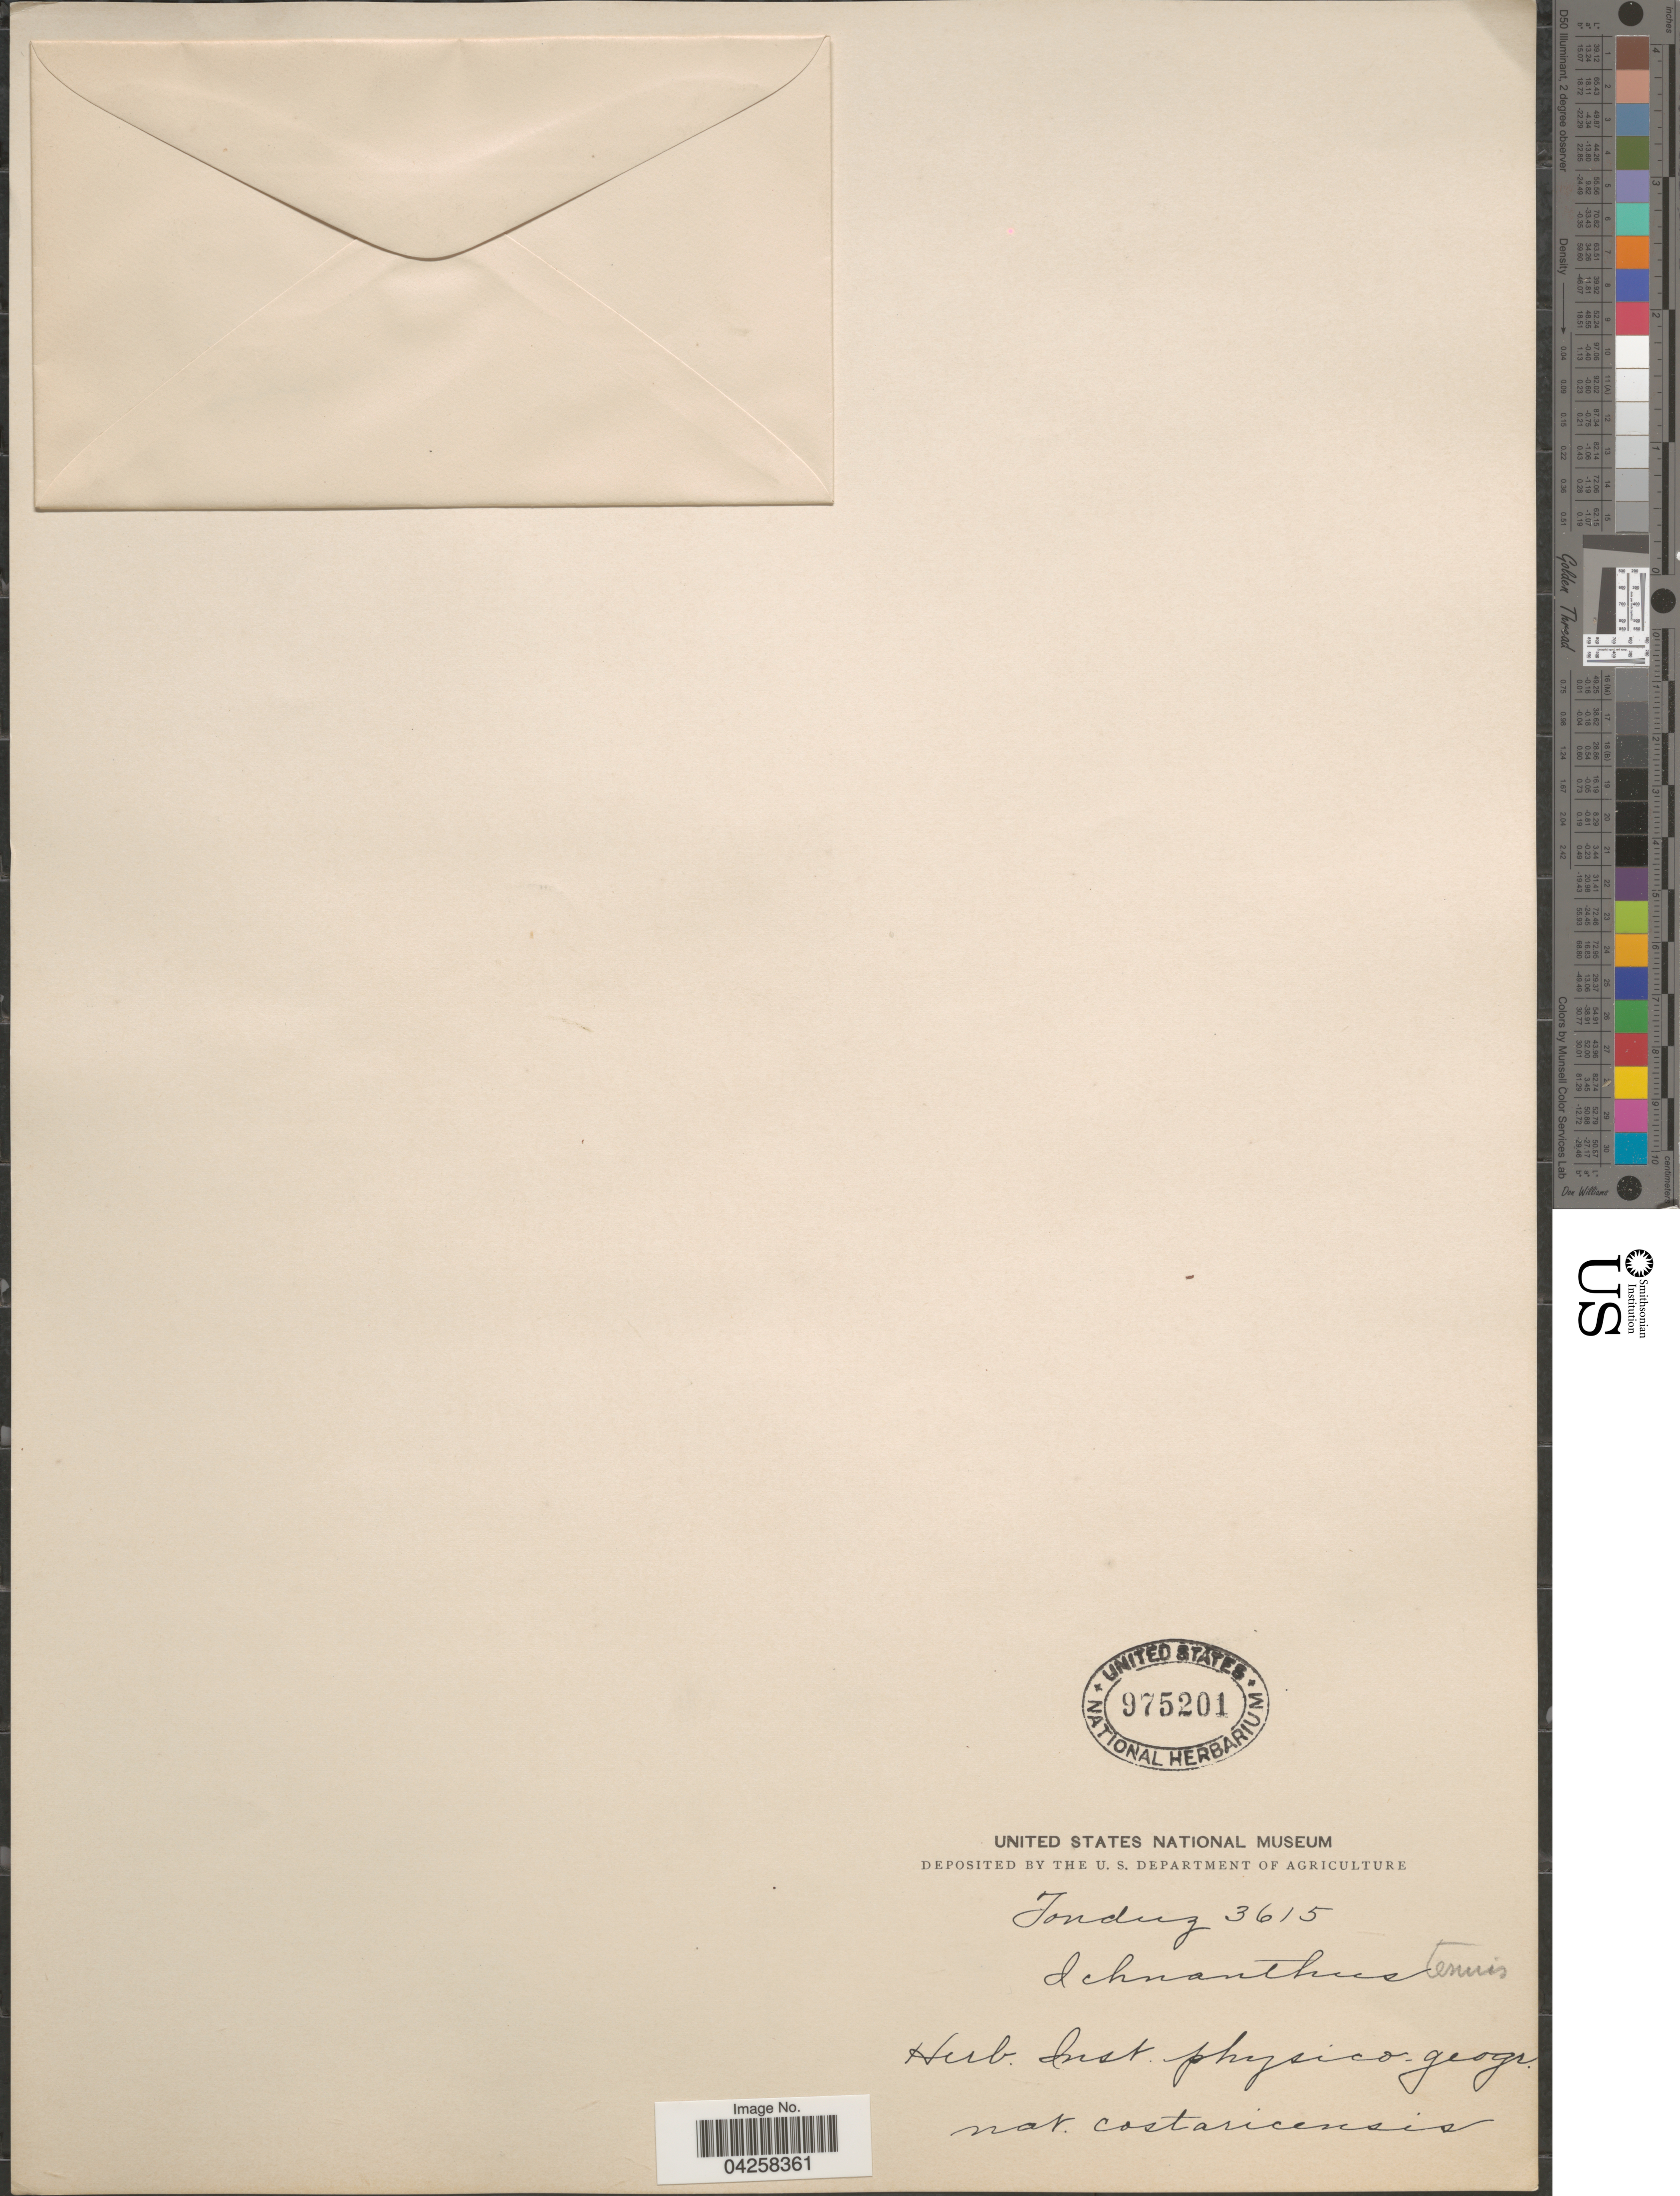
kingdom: Plantae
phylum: Tracheophyta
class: Liliopsida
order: Poales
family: Poaceae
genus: Ichnanthus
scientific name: Ichnanthus tenuis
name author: (J. Presl) Hitchc. & Chase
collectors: Tonduz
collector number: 3615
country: Costa Rica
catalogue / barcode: US 975201